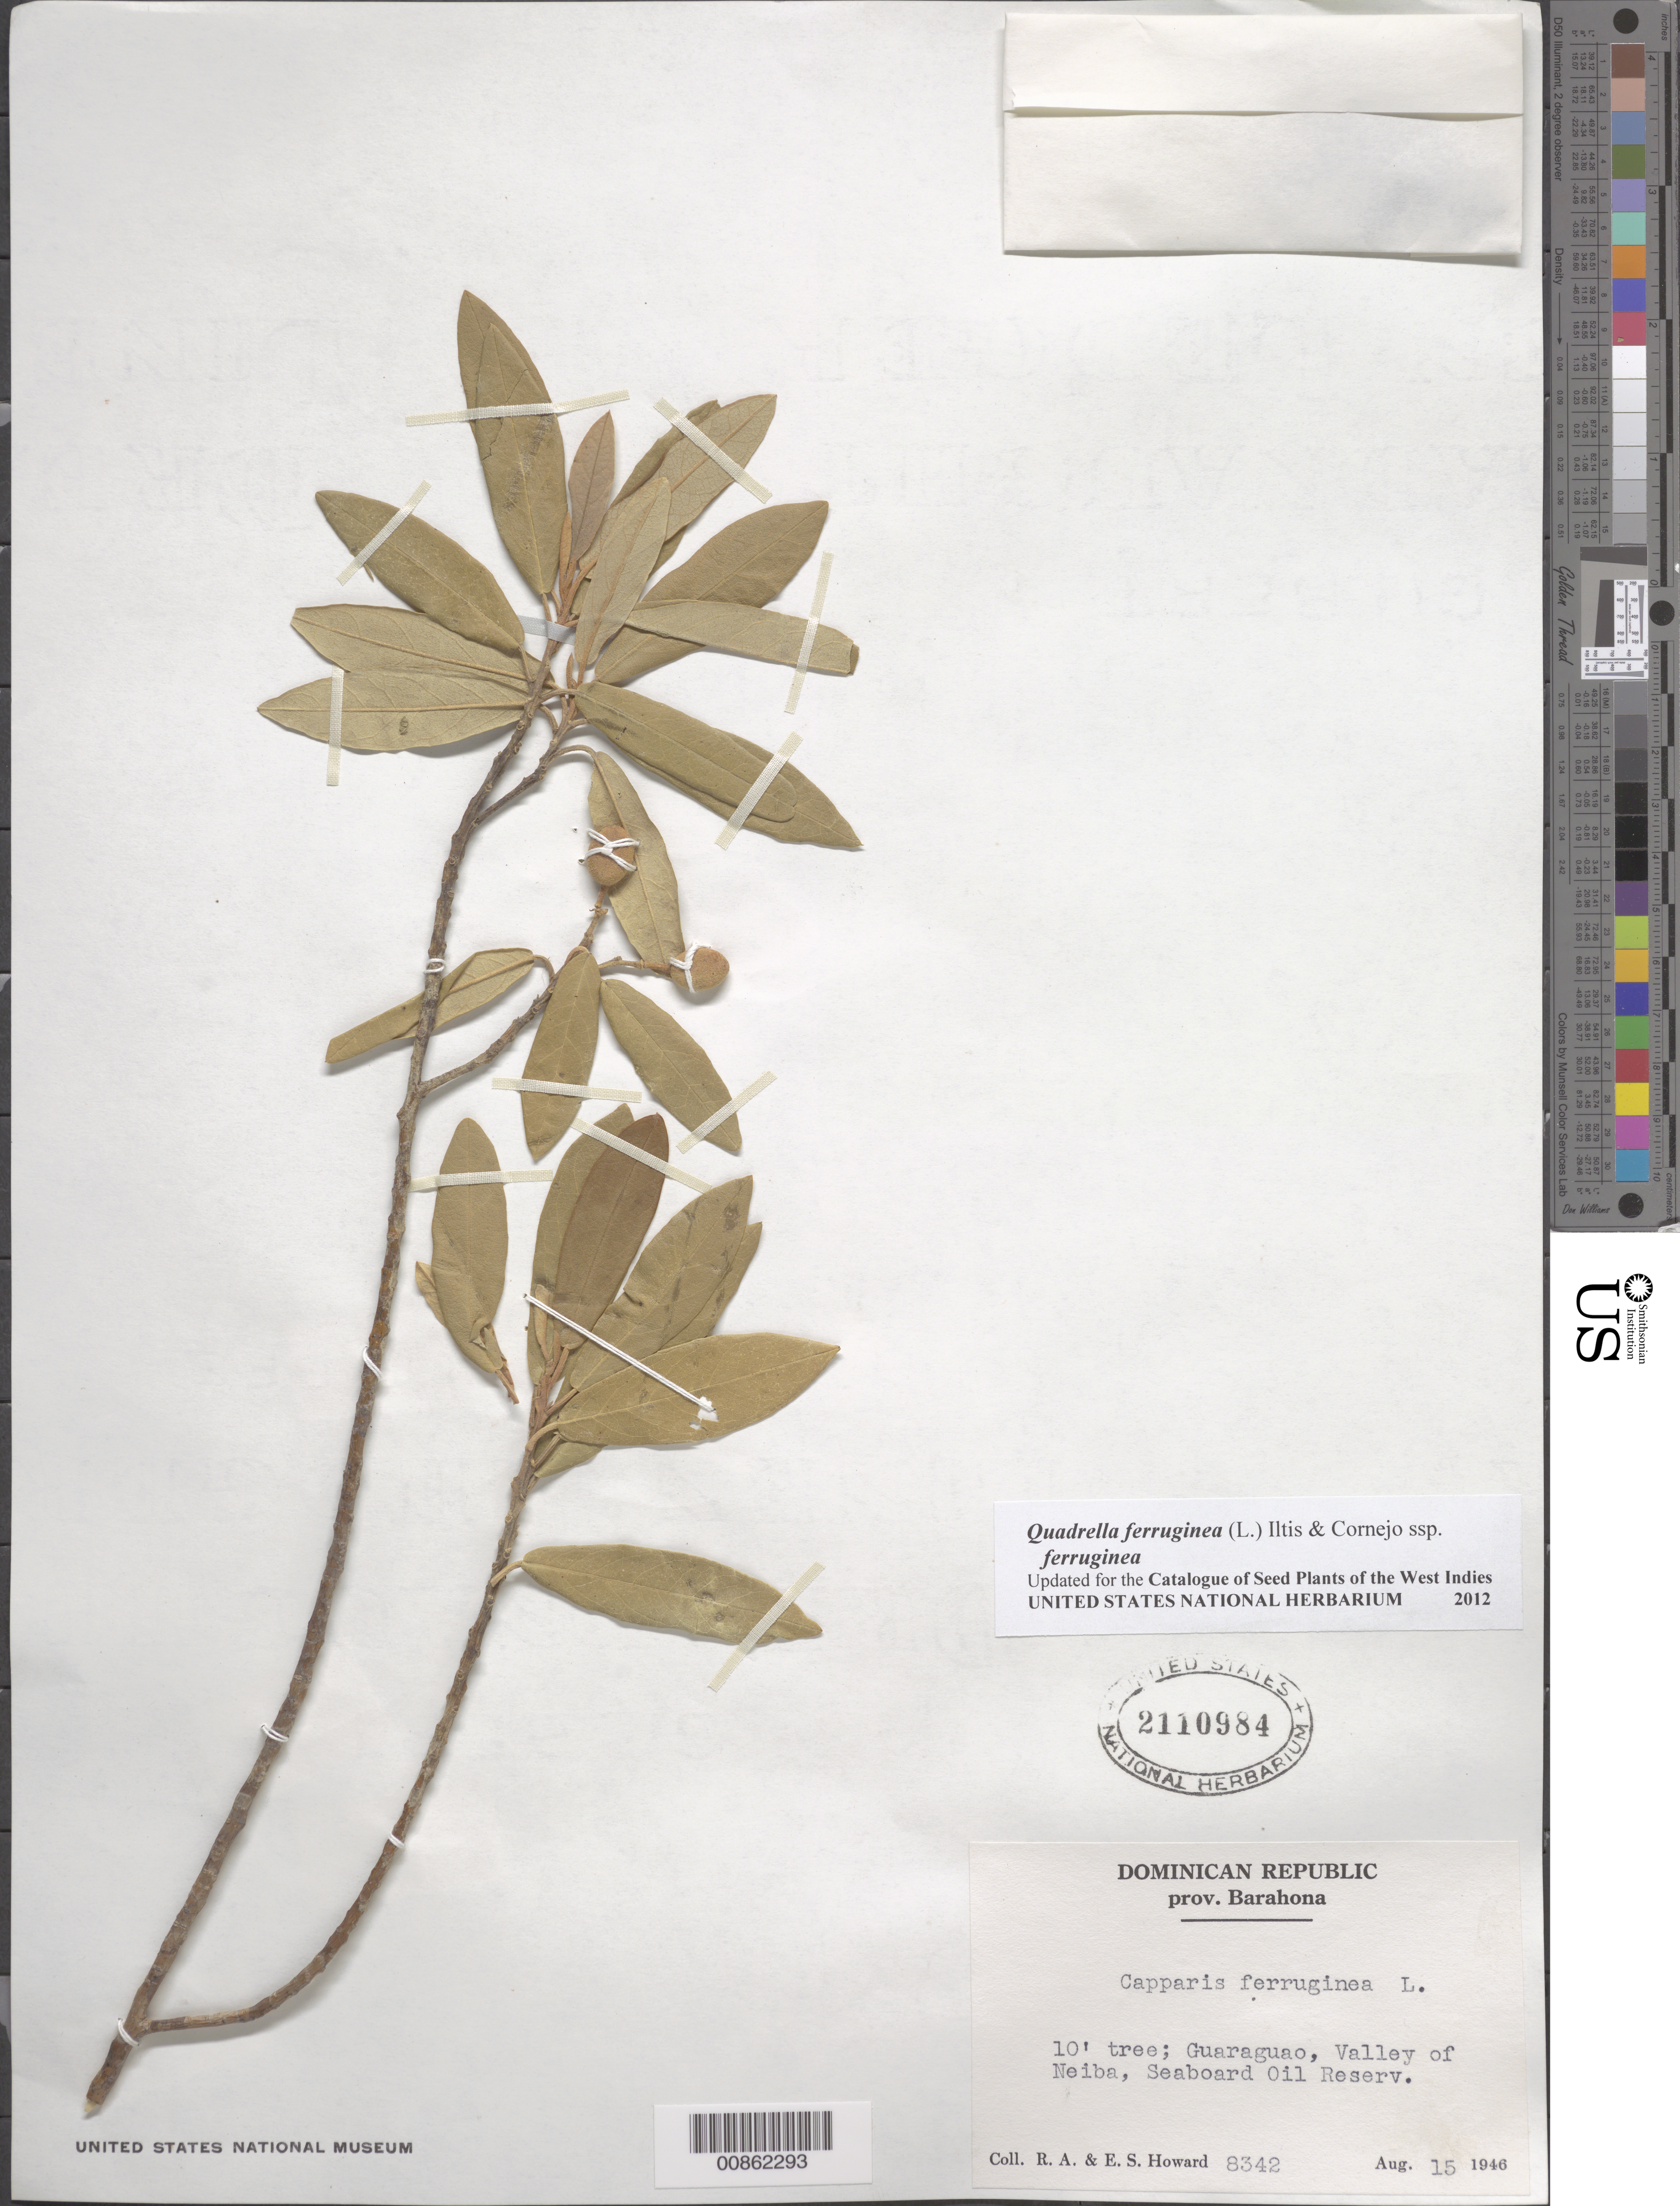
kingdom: Plantae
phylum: Tracheophyta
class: Magnoliopsida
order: Brassicales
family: Capparaceae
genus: Quadrella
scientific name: Quadrella ferruginea subsp. ferruginea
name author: (L.) Cornejo & Iltis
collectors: R. A. Howard & E. S. Howard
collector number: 8342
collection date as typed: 15 Aug 1946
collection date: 1946-08-15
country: Dominican Republic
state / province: Barahona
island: Hispaniola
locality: Guaraguao, Valley of Neiba, Seabord Oil Reserv.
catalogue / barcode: US 2110984